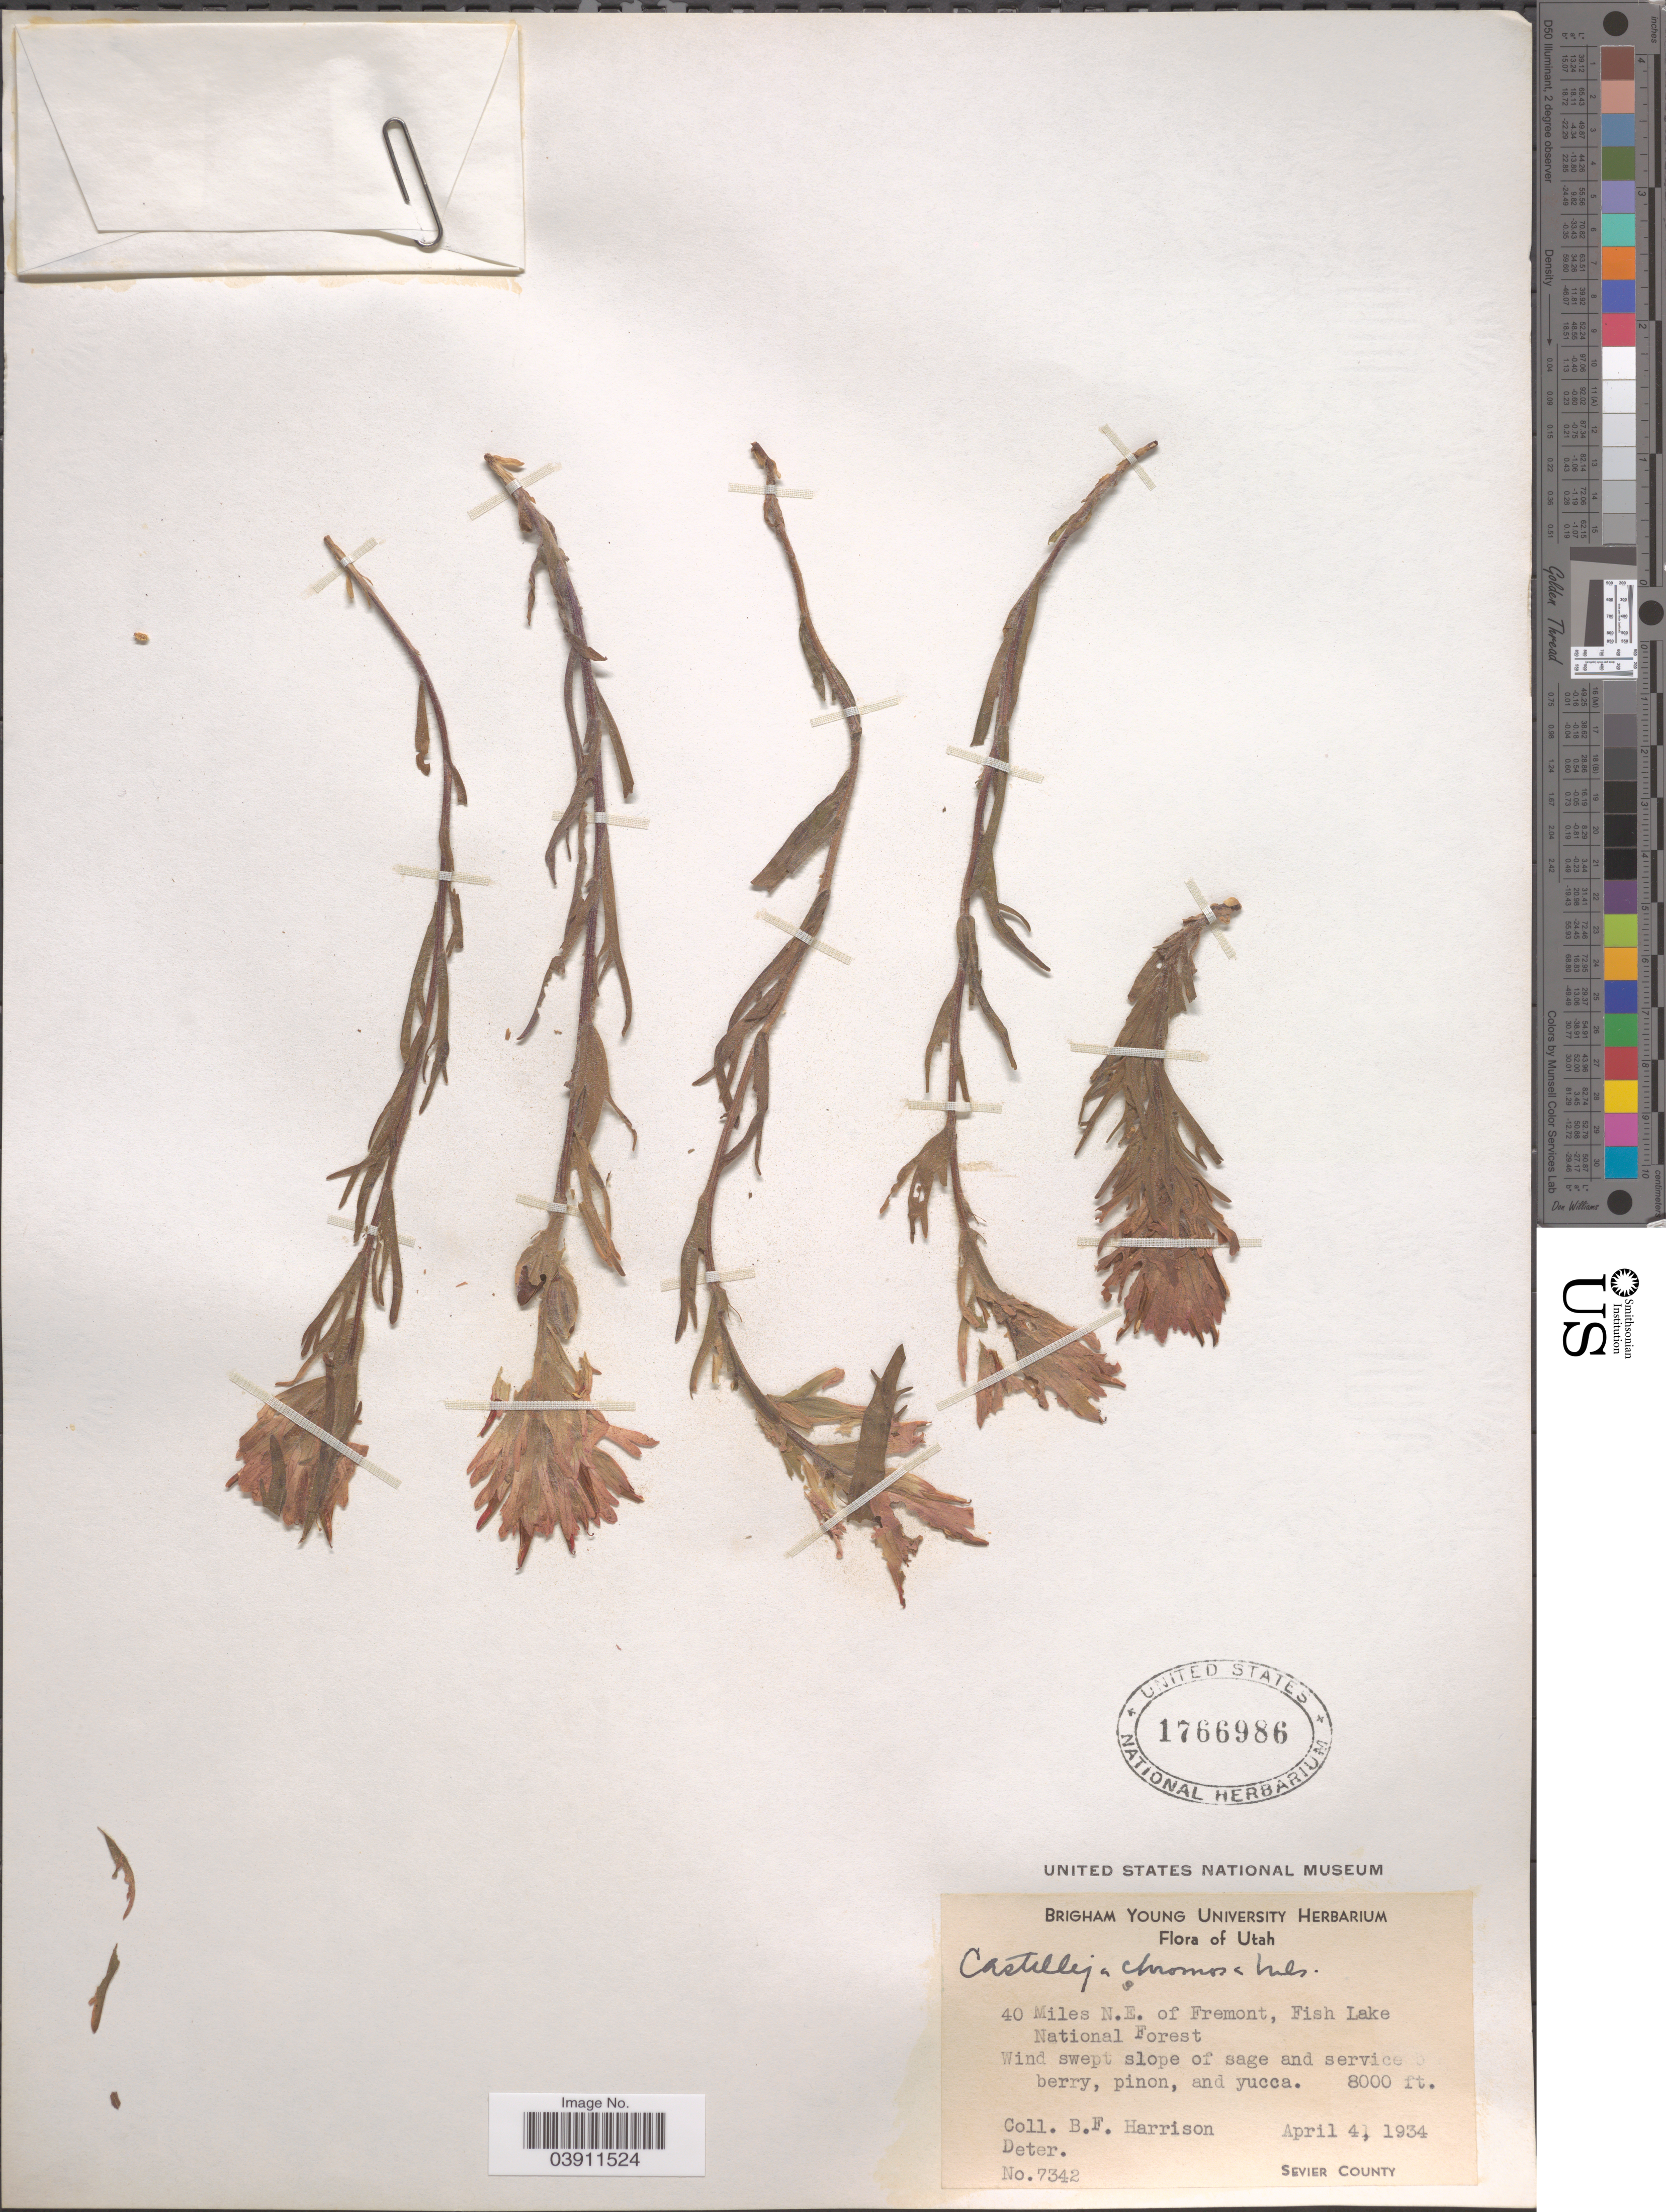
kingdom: Plantae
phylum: Tracheophyta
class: Magnoliopsida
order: Lamiales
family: Orobanchaceae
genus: Castilleja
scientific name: Castilleja chromosa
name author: A. Nelson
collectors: B. F. Harrison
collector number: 7342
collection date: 1934-04-04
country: United States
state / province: Utah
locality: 40 miles N.E. of Fremont, Fish Lake National Forest. Sevier County.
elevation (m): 2438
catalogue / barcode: US 1766986